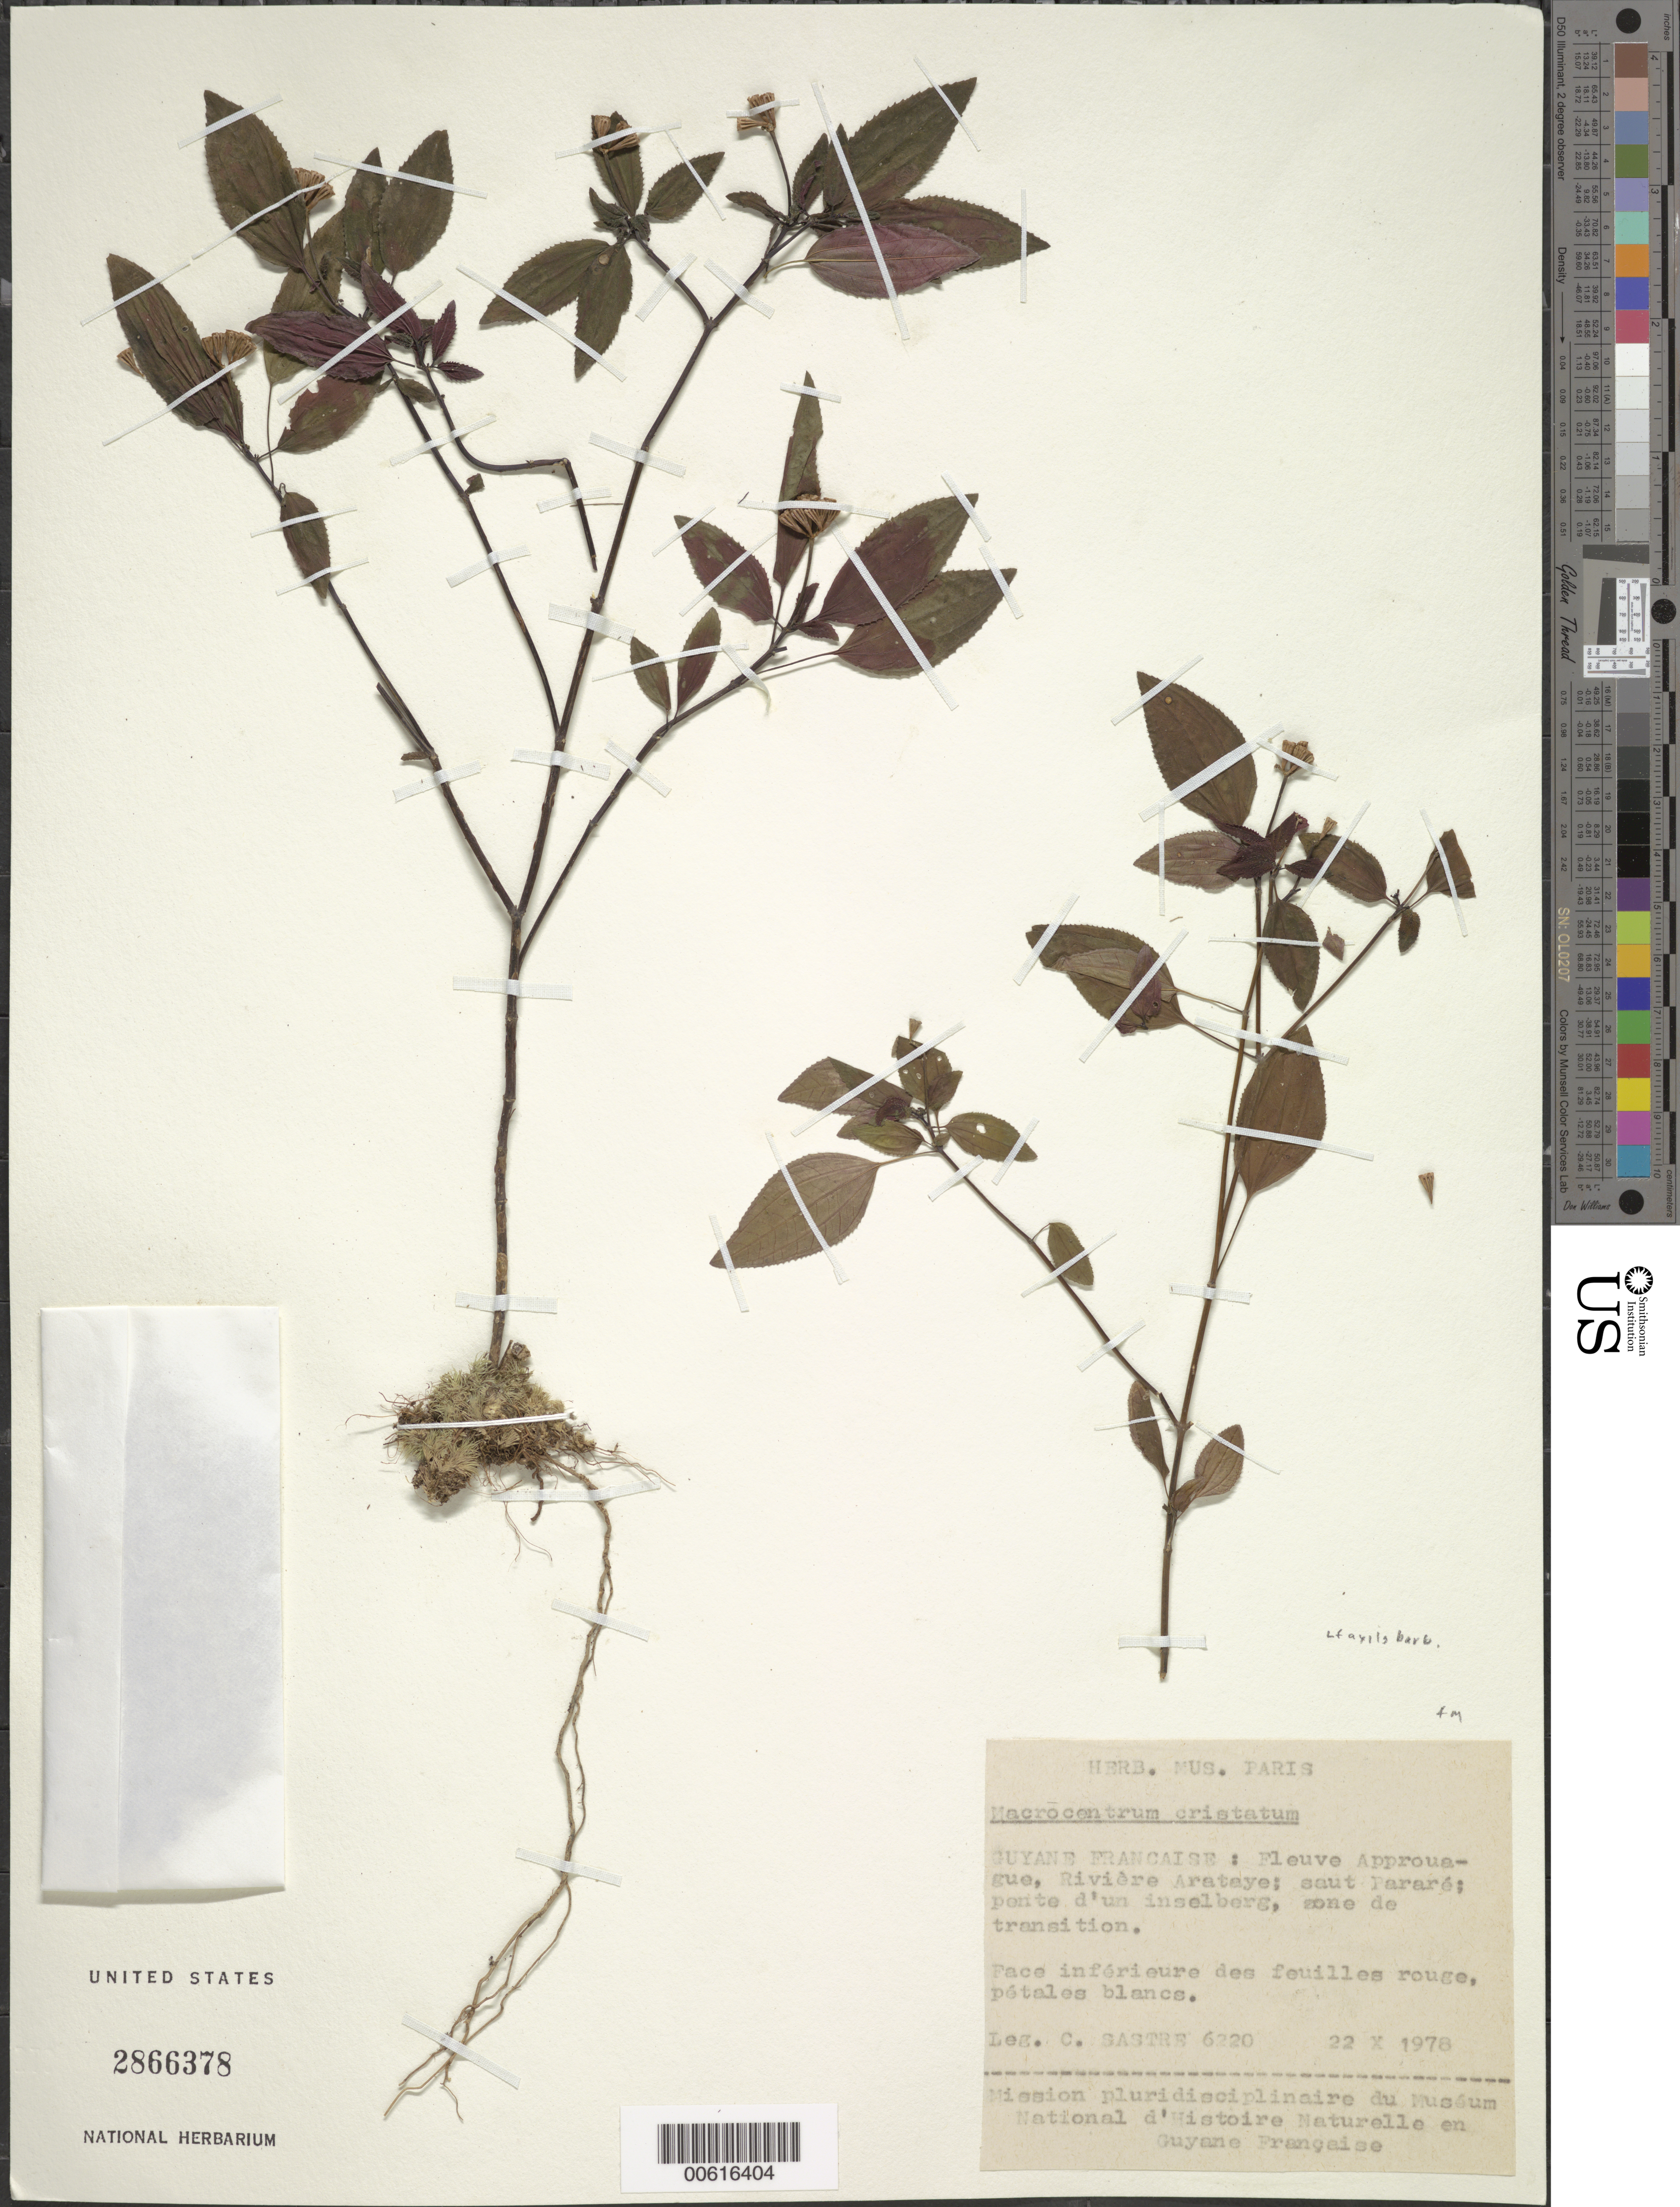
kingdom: Plantae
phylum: Tracheophyta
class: Magnoliopsida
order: Myrtales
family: Melastomataceae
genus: Macrocentrum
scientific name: Macrocentrum cristatum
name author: (DC.) Triana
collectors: C. H. L. Sastre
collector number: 6220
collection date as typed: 22-Oct-78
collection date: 1978-10-22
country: French Guiana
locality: Saut Pararé, Rivière Arataye, Fleuve Approuague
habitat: Pointe d'un inselberg, zone de transition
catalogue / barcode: US 2866378